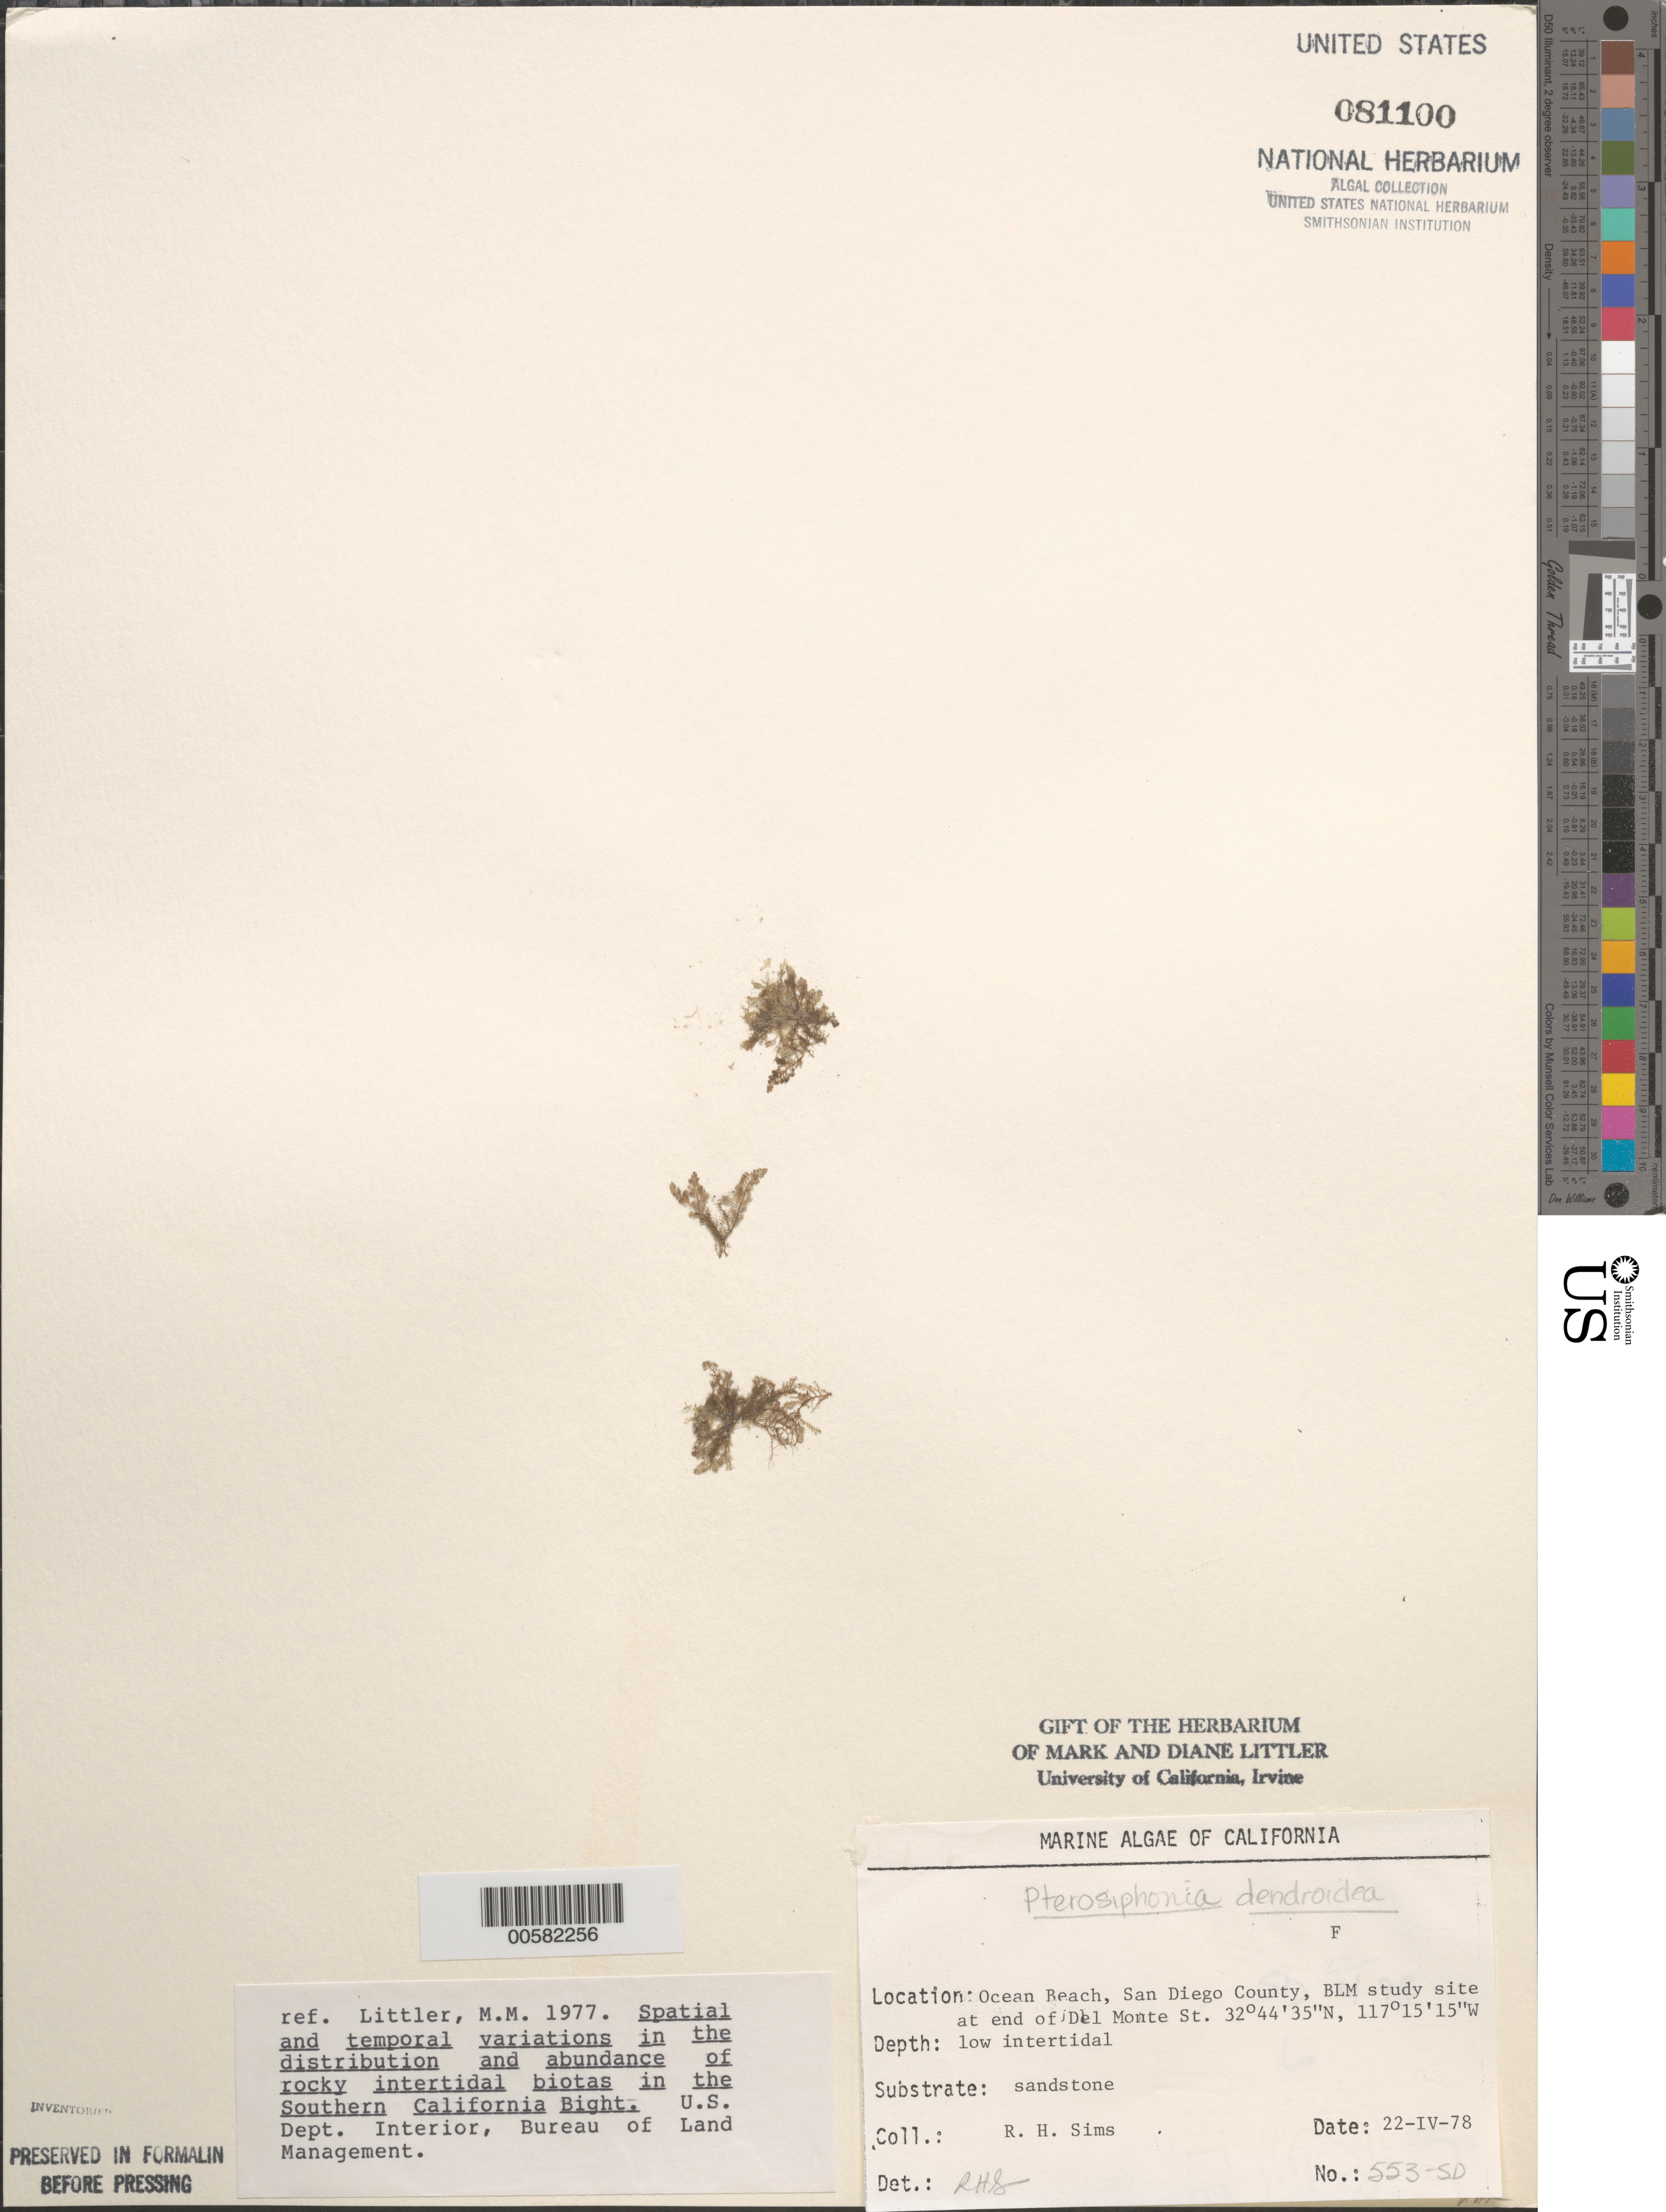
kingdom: Plantae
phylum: Rhodophyta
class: Florideophyceae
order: Ceramiales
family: Rhodomelaceae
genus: Symphyocladiella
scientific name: Symphyocladiella dendroidea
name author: (Montagne) Bustamante et al.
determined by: Algae name updating Project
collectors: R. H. Sims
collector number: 553-sd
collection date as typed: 22 Apr 1978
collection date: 1978-04-22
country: United States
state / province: California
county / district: San Diego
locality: Ocean Beach, end of Del Monte Street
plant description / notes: BLM-SOCALBIGHT Rocky Intertidal Survey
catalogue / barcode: US 81100